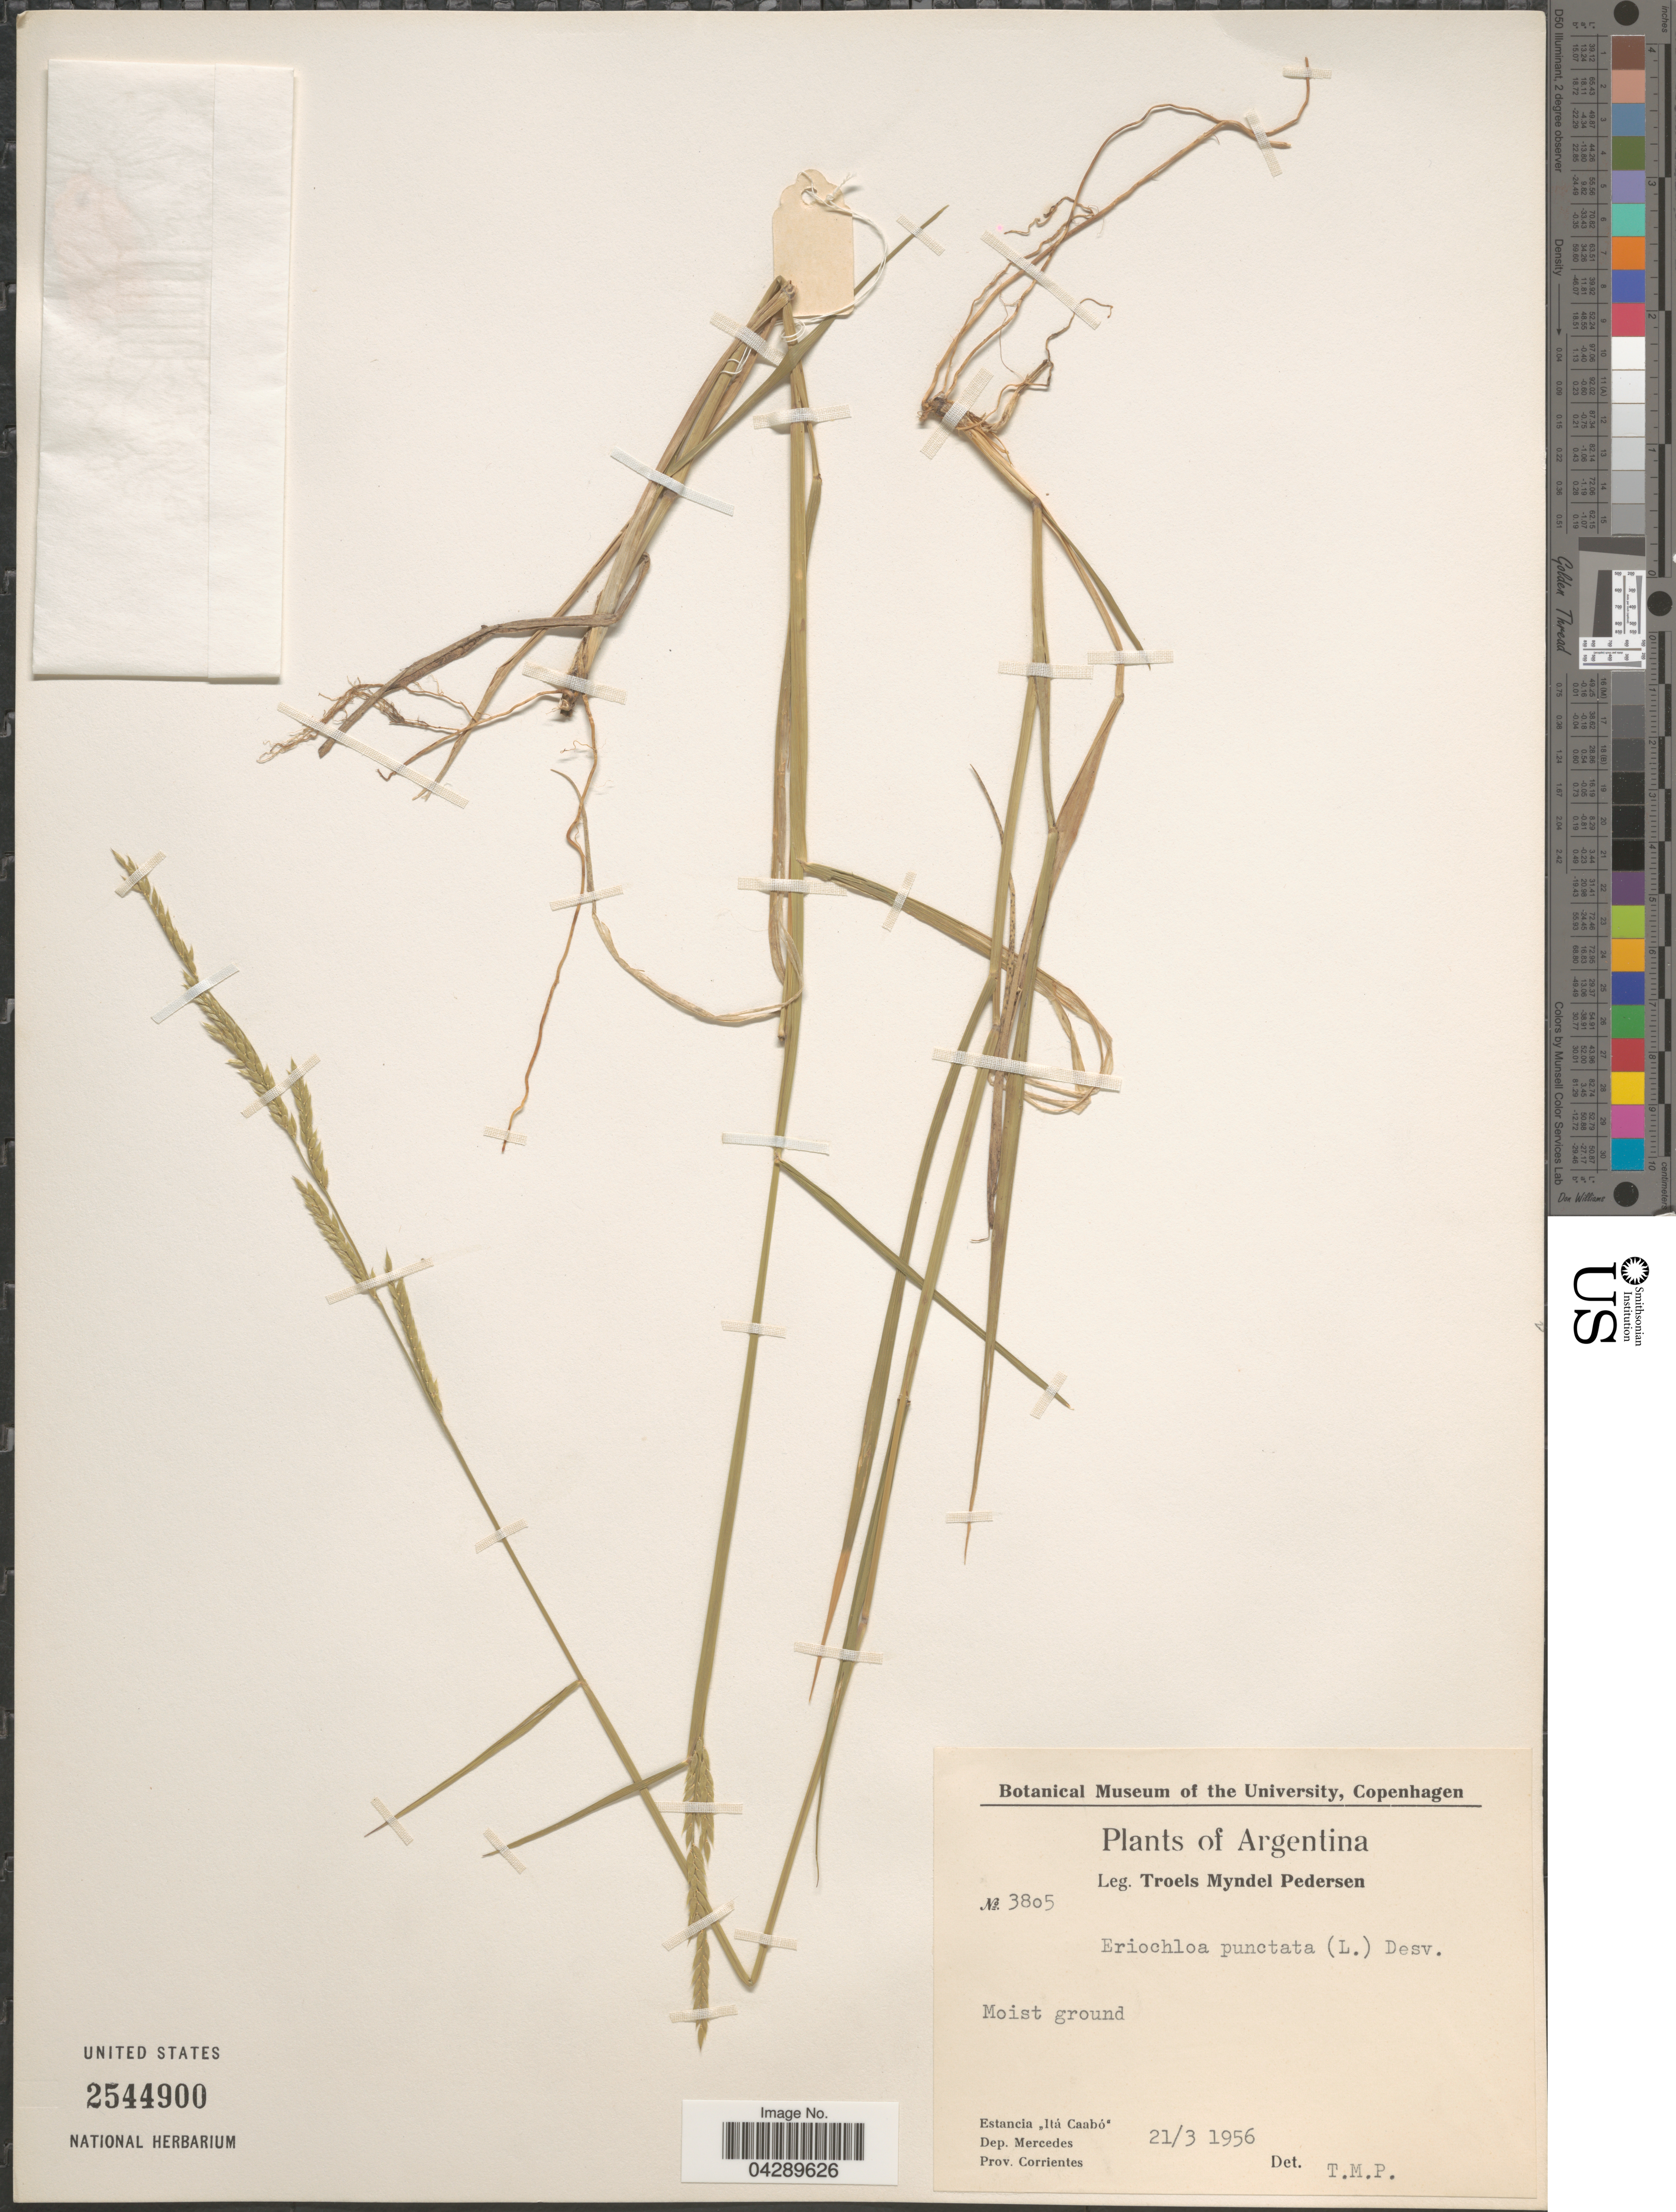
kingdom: Plantae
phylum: Tracheophyta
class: Liliopsida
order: Poales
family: Poaceae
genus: Eriochloa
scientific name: Eriochloa punctata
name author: (L.) Desv. ex Ham.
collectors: T. Pederson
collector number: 3805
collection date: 1956-03-21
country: Argentina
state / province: Corrientes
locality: Estancia "Itá Caabó". Dep. Mercedes.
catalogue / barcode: US 2544900